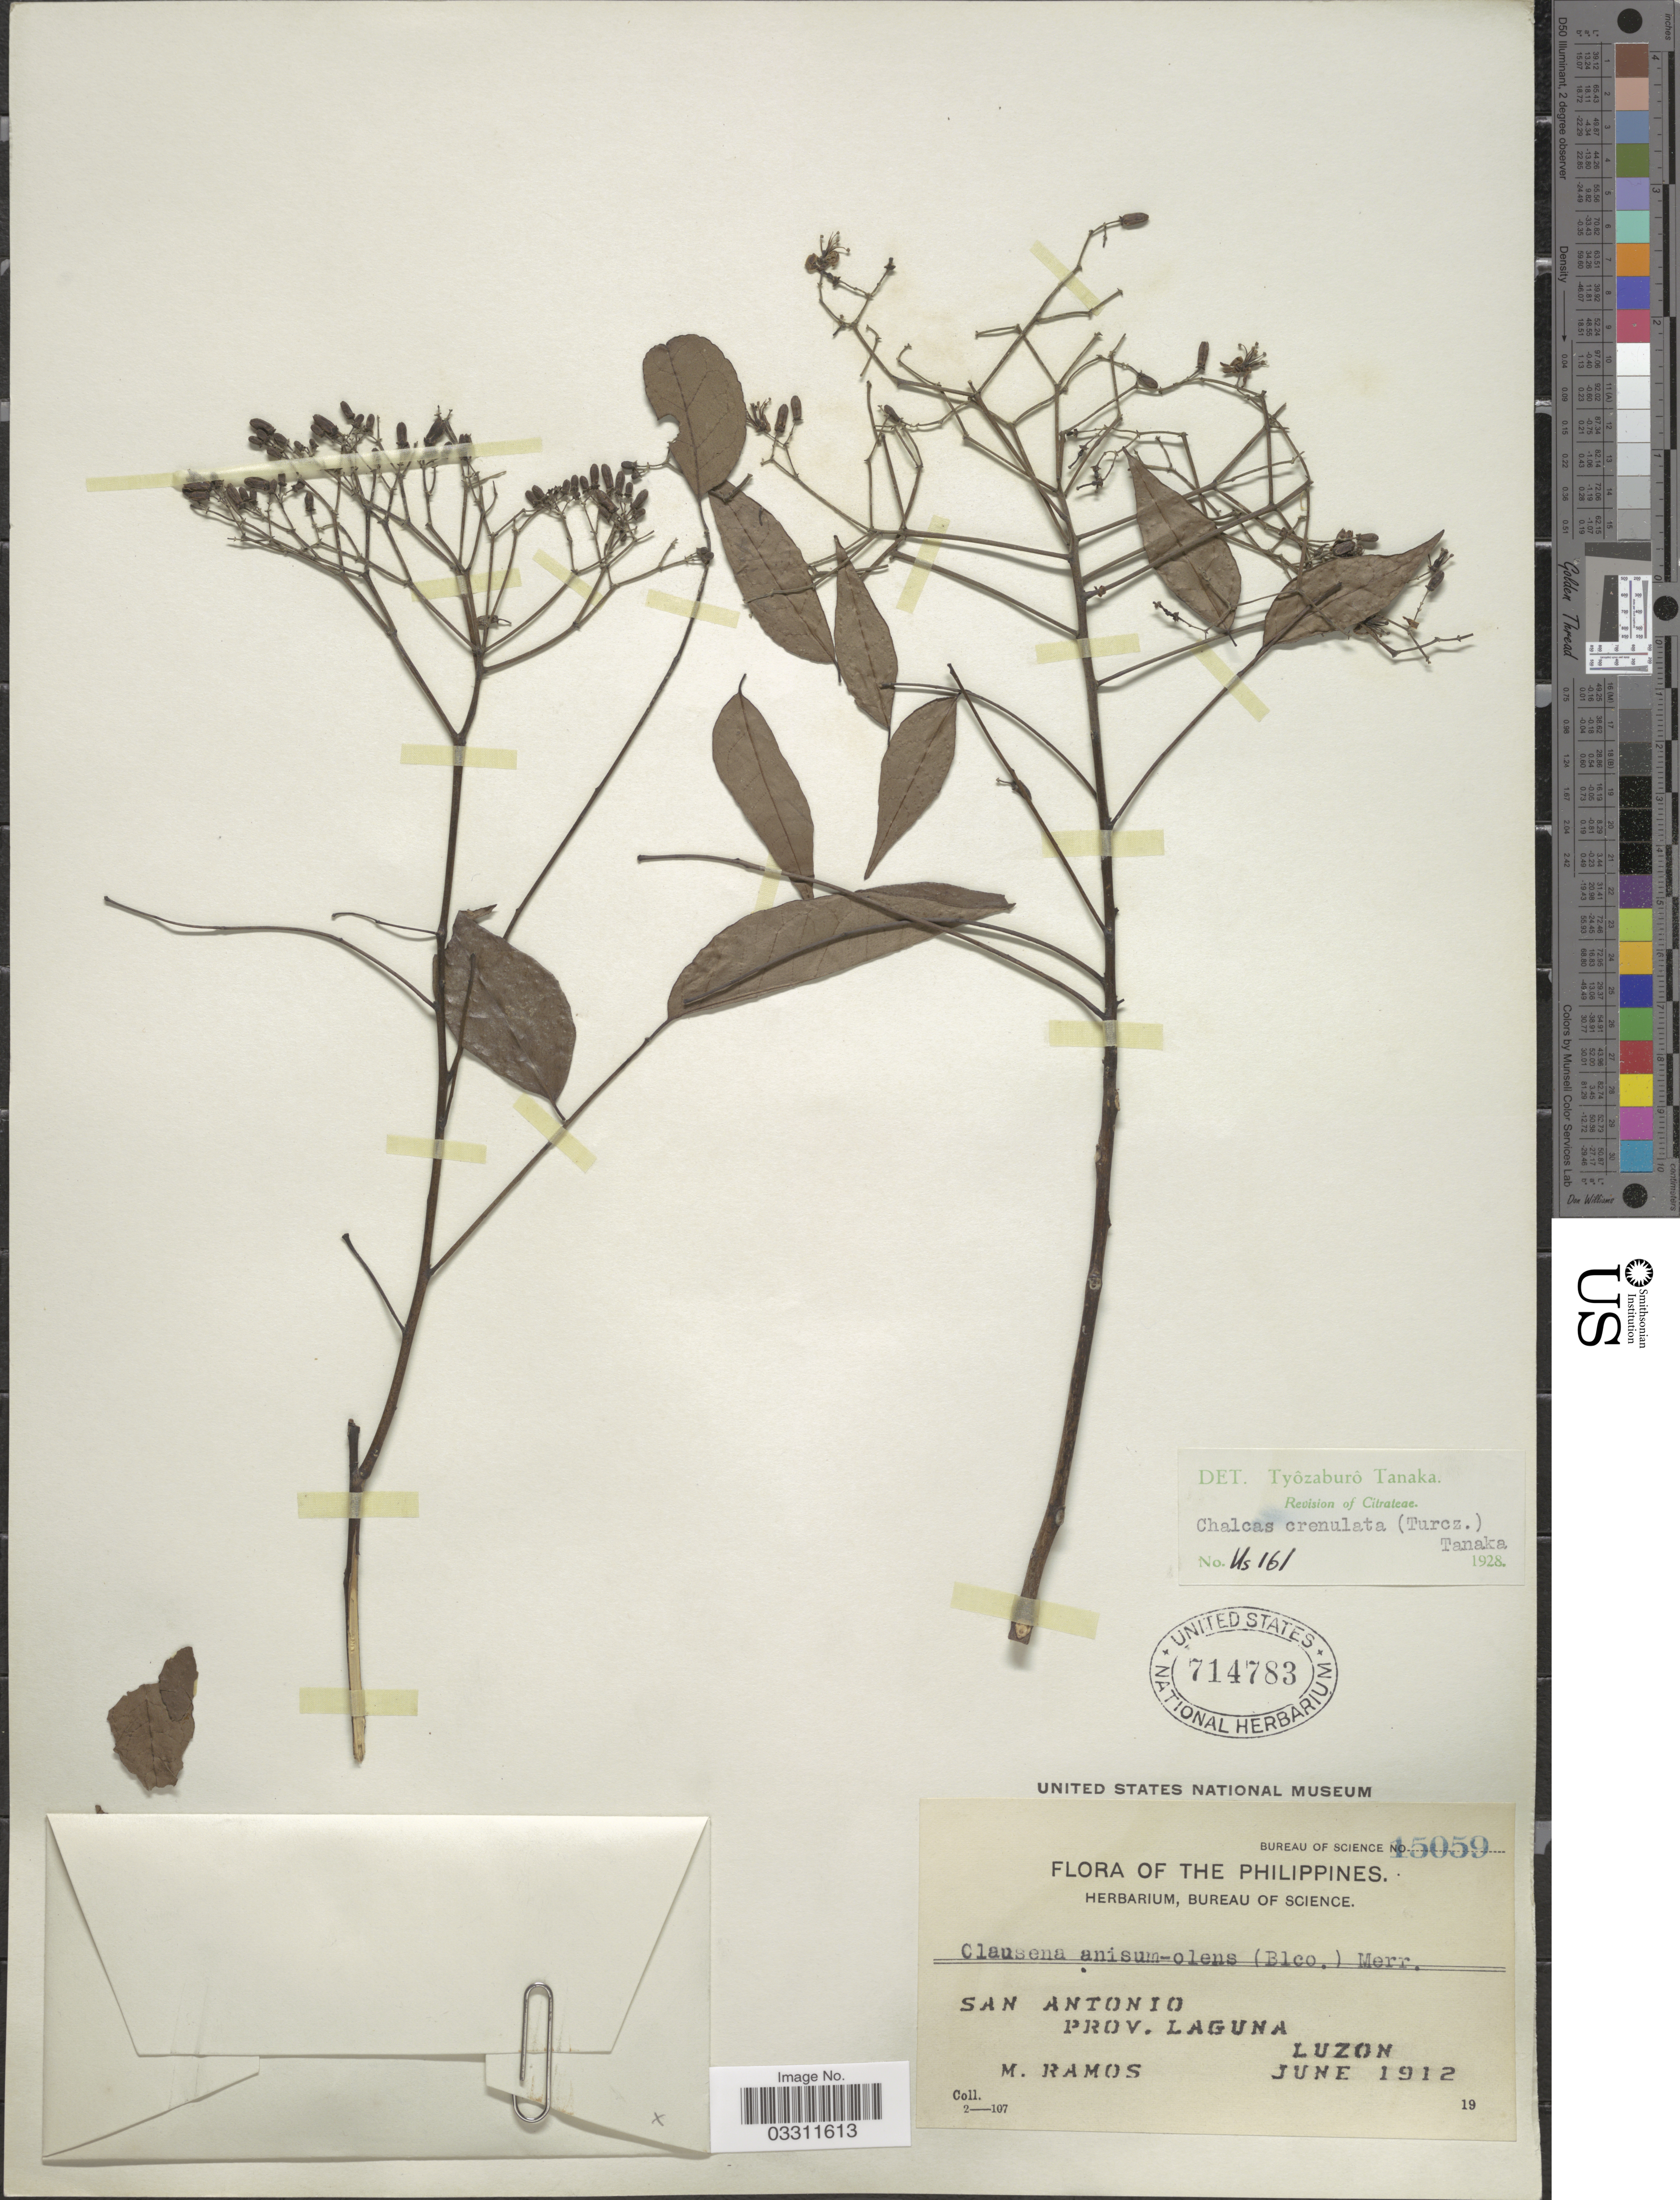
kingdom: Plantae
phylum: Tracheophyta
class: Magnoliopsida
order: Sapindales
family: Rutaceae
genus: Murraya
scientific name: Murraya crenulata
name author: (Turcz.) Oliv.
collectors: M. Ramos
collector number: Bureau of Science 15059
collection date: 1912-06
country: Philippines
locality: San Antonio. Prov. Laguna. Luzon.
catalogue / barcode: US 714783